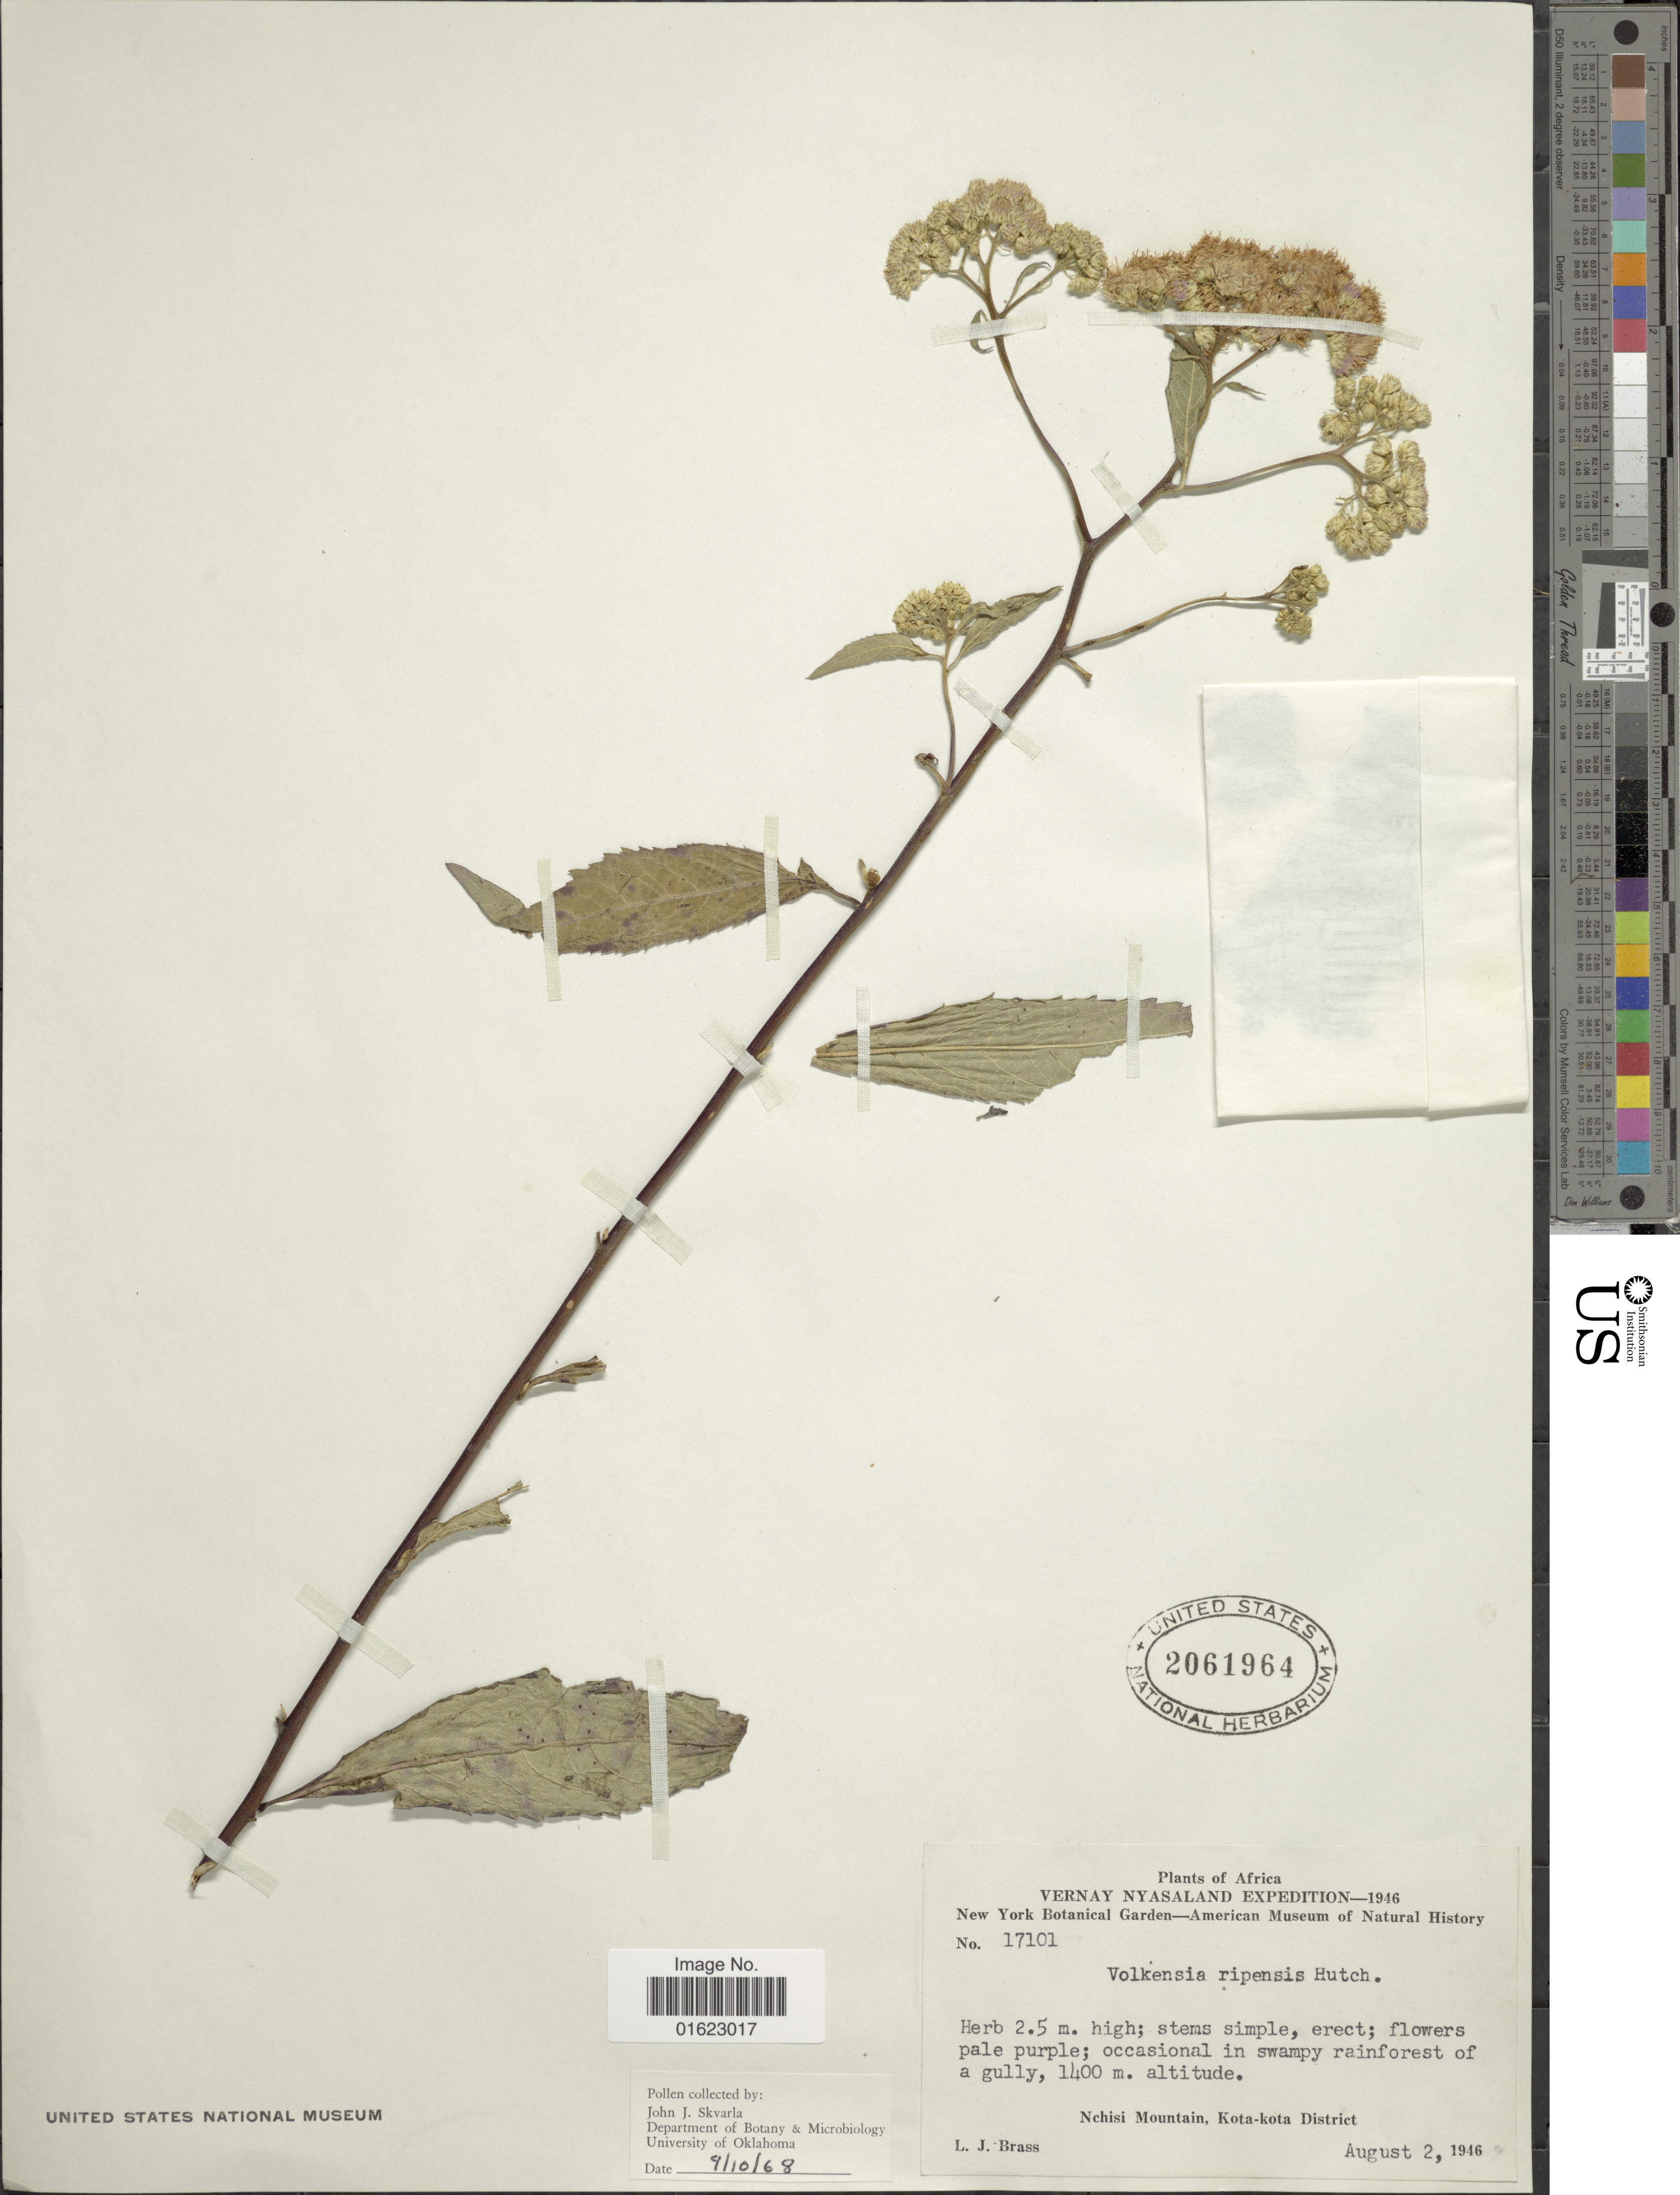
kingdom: Plantae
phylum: Tracheophyta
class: Magnoliopsida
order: Asterales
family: Asteraceae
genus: Bothriocline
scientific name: Bothriocline ripensis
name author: (Hutch.) Wild & G.V. Pope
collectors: F. Axelrod & A. Axelrod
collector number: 8567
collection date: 1994-11-27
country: Puerto Rico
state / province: Yauco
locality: Puerto Rico, Tauco: Bo. Rio Prieto, W slope of Monte Membrillo, along jeep road above Haciend a Asuncion.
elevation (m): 850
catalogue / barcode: US 3348414